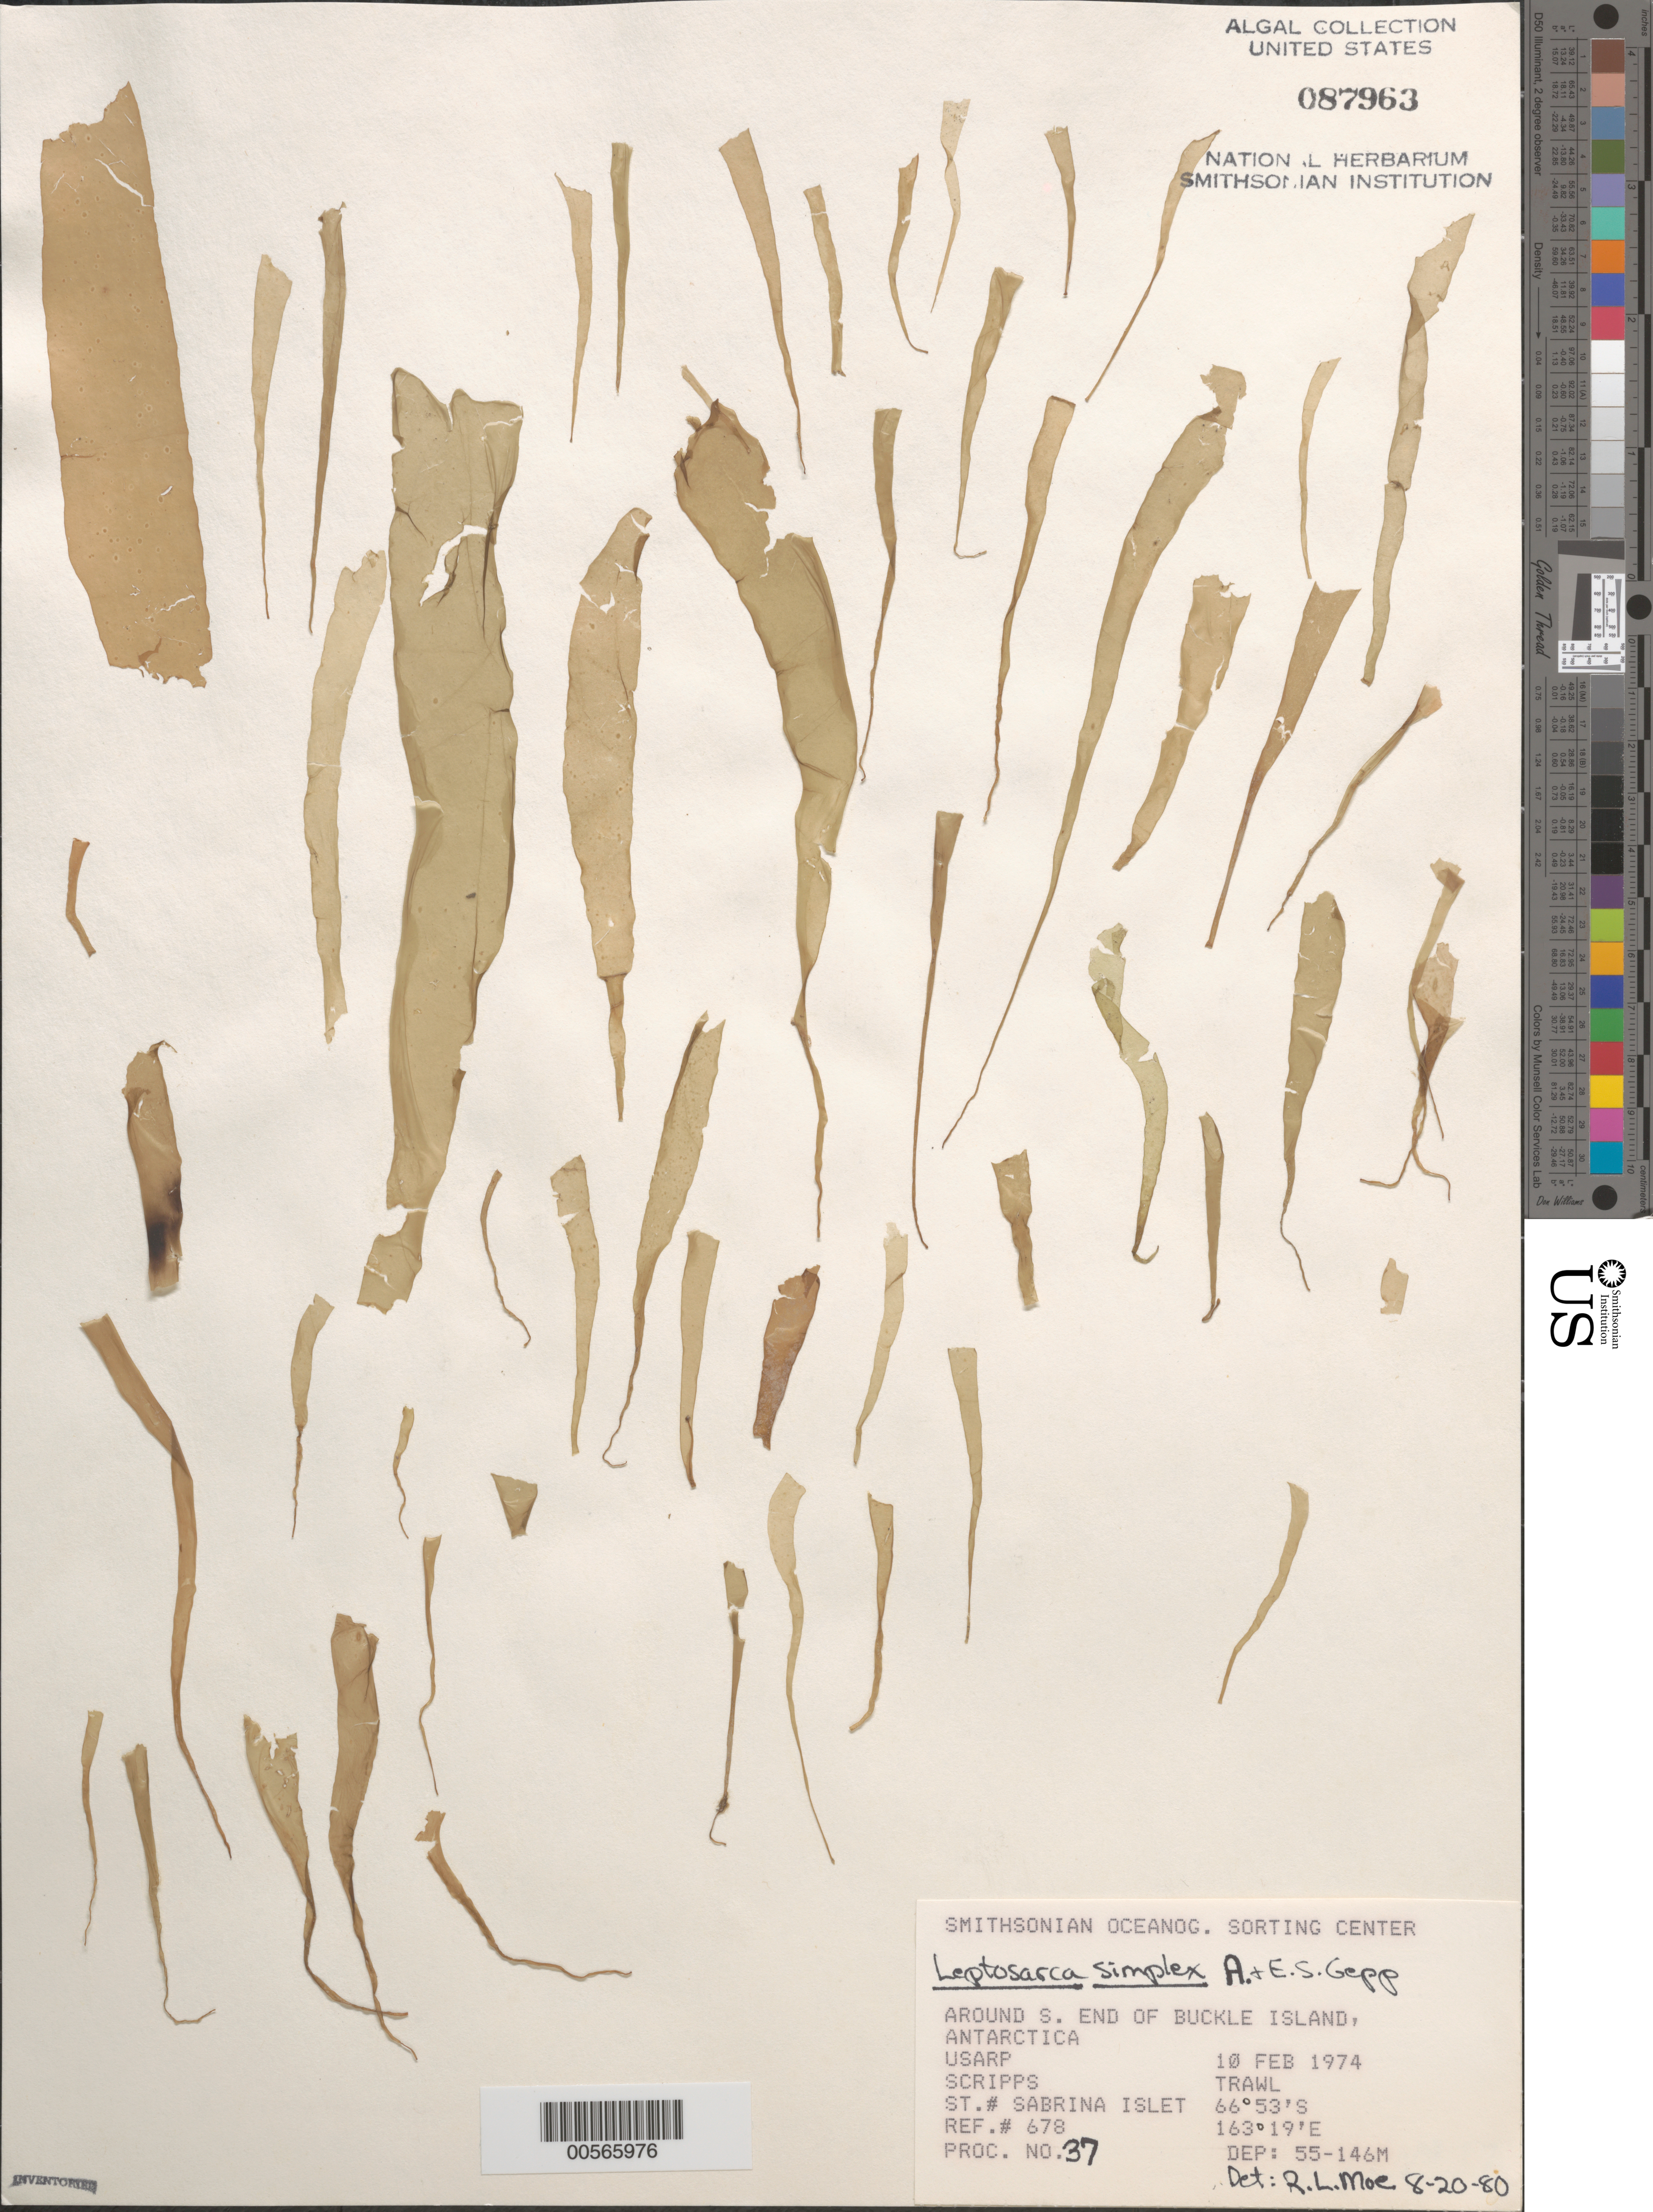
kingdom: Plantae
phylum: Rhodophyta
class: Florideophyceae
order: Rhodymeniales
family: Rhodymeniaceae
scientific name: Leptosarca simplex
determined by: Moe, R. L.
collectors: Scripps Institution of Oceanography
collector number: Station Sabrina Islet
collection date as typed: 10 Feb 1974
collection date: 1974-02-10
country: Antarctica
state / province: Ross Dependency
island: Buckle Island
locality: Sabrina Islet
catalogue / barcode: US 87963